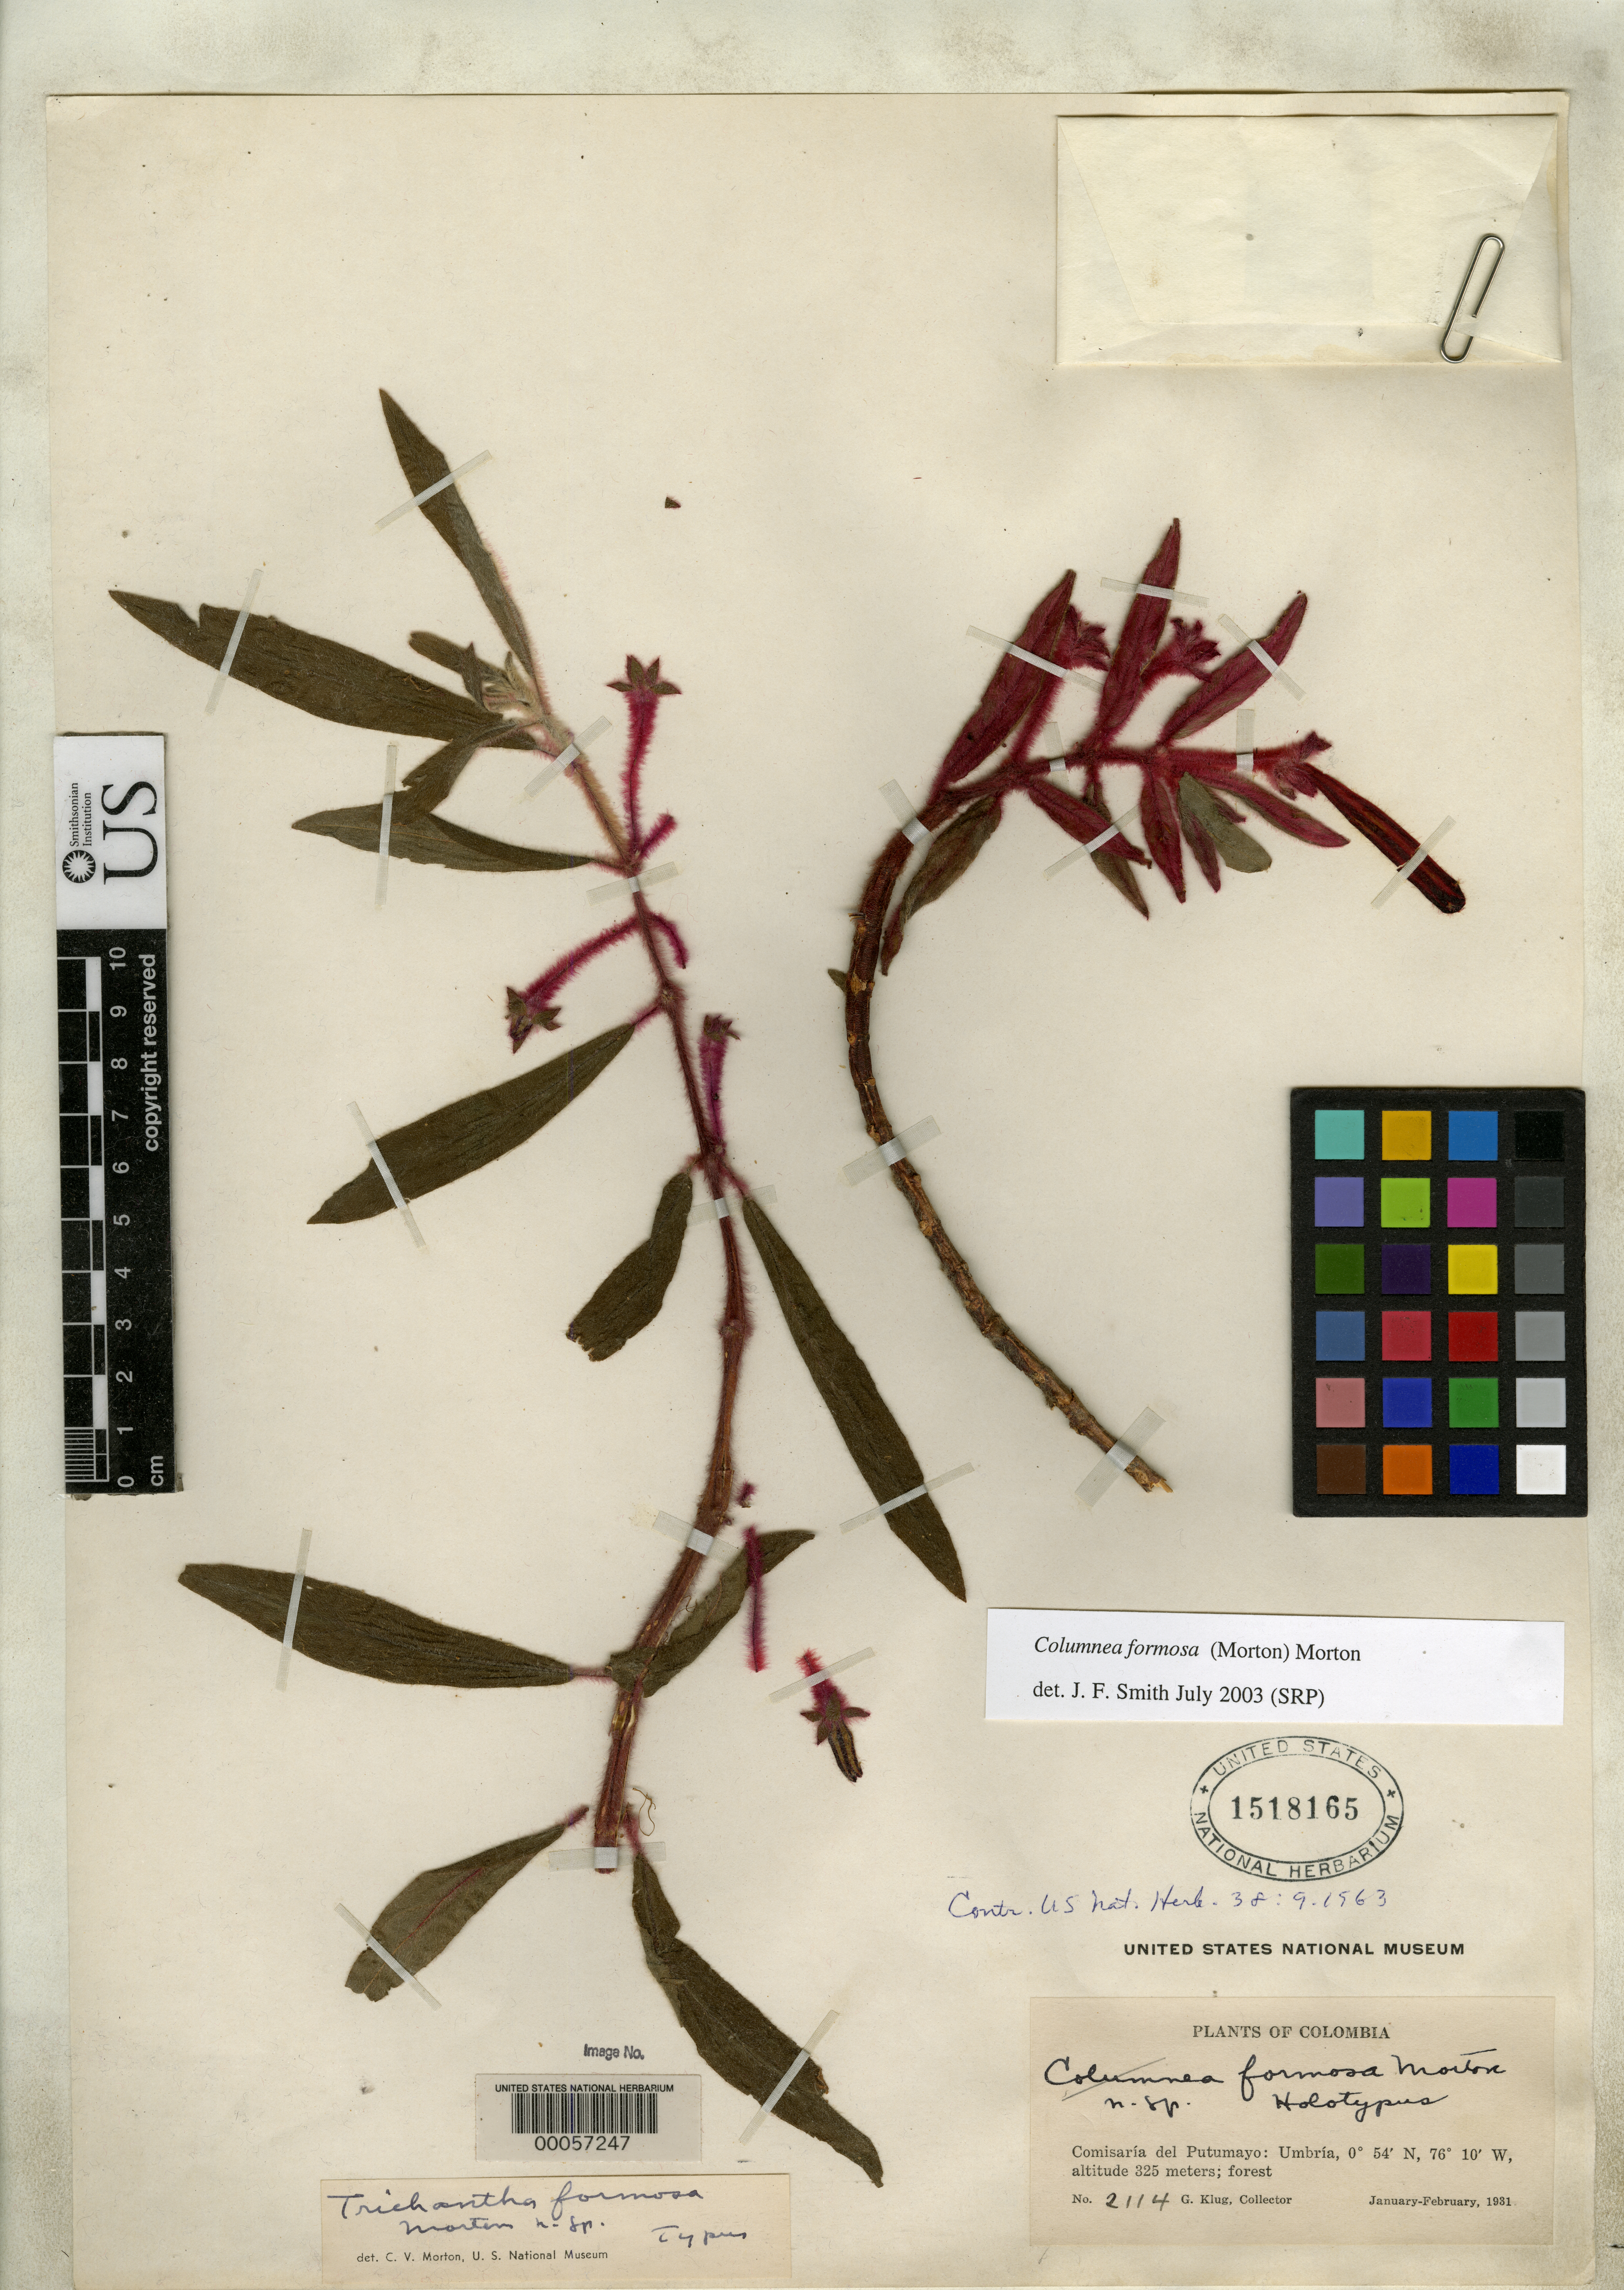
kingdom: Plantae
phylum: Tracheophyta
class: Magnoliopsida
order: Lamiales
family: Gesneriaceae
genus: Trichantha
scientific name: Trichantha formosa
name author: C.V. Morton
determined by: Smith, J. F.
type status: Holotype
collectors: G. Klug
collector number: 2114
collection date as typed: Jan 1931 to -- Feb 1931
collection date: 1931-01/1931-02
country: Colombia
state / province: Putumayo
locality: Comisaría del Putumayo: Umbría.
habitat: Forest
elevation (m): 325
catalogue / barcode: US 1518165